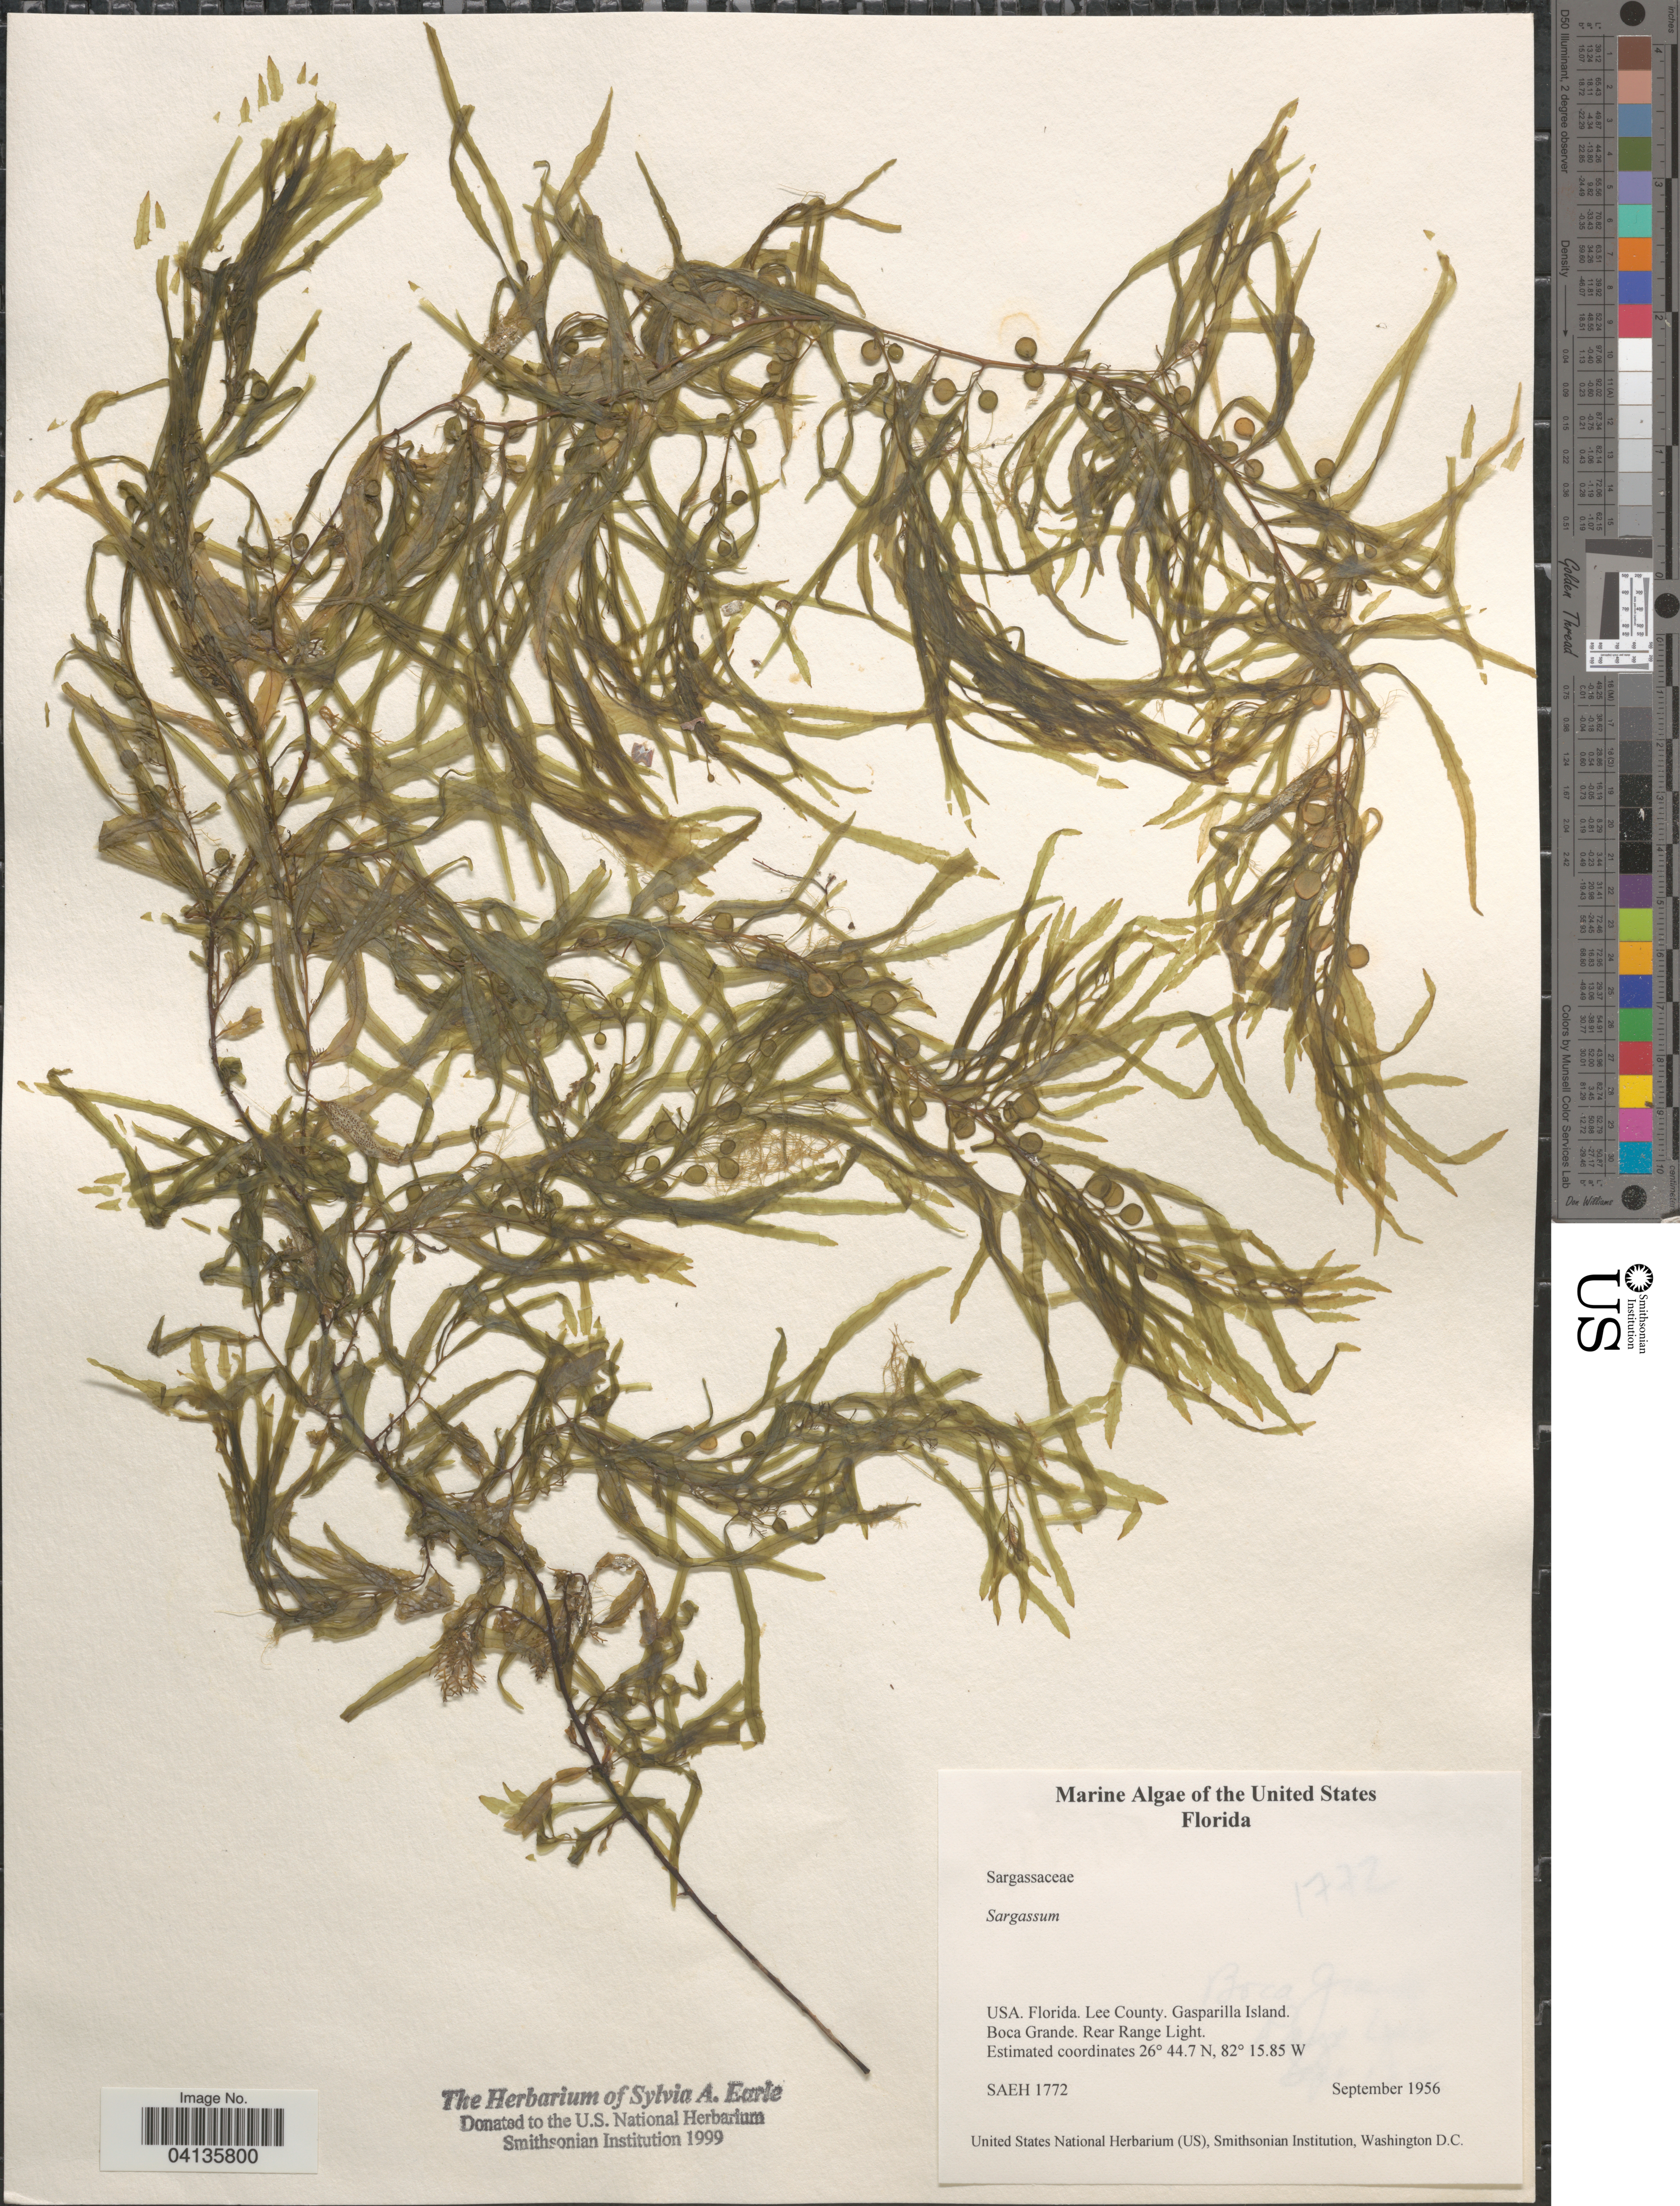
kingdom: Chromista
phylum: Ochrophyta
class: Phaeophyceae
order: Fucales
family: Sargassaceae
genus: Sargassum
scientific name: Sargassum sp.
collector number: SAEH 1772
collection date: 1956-09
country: United States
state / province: Florida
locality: Lee County. Gasparilla Island. Boca Grande. Rear Range Light.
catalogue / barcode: US 238649